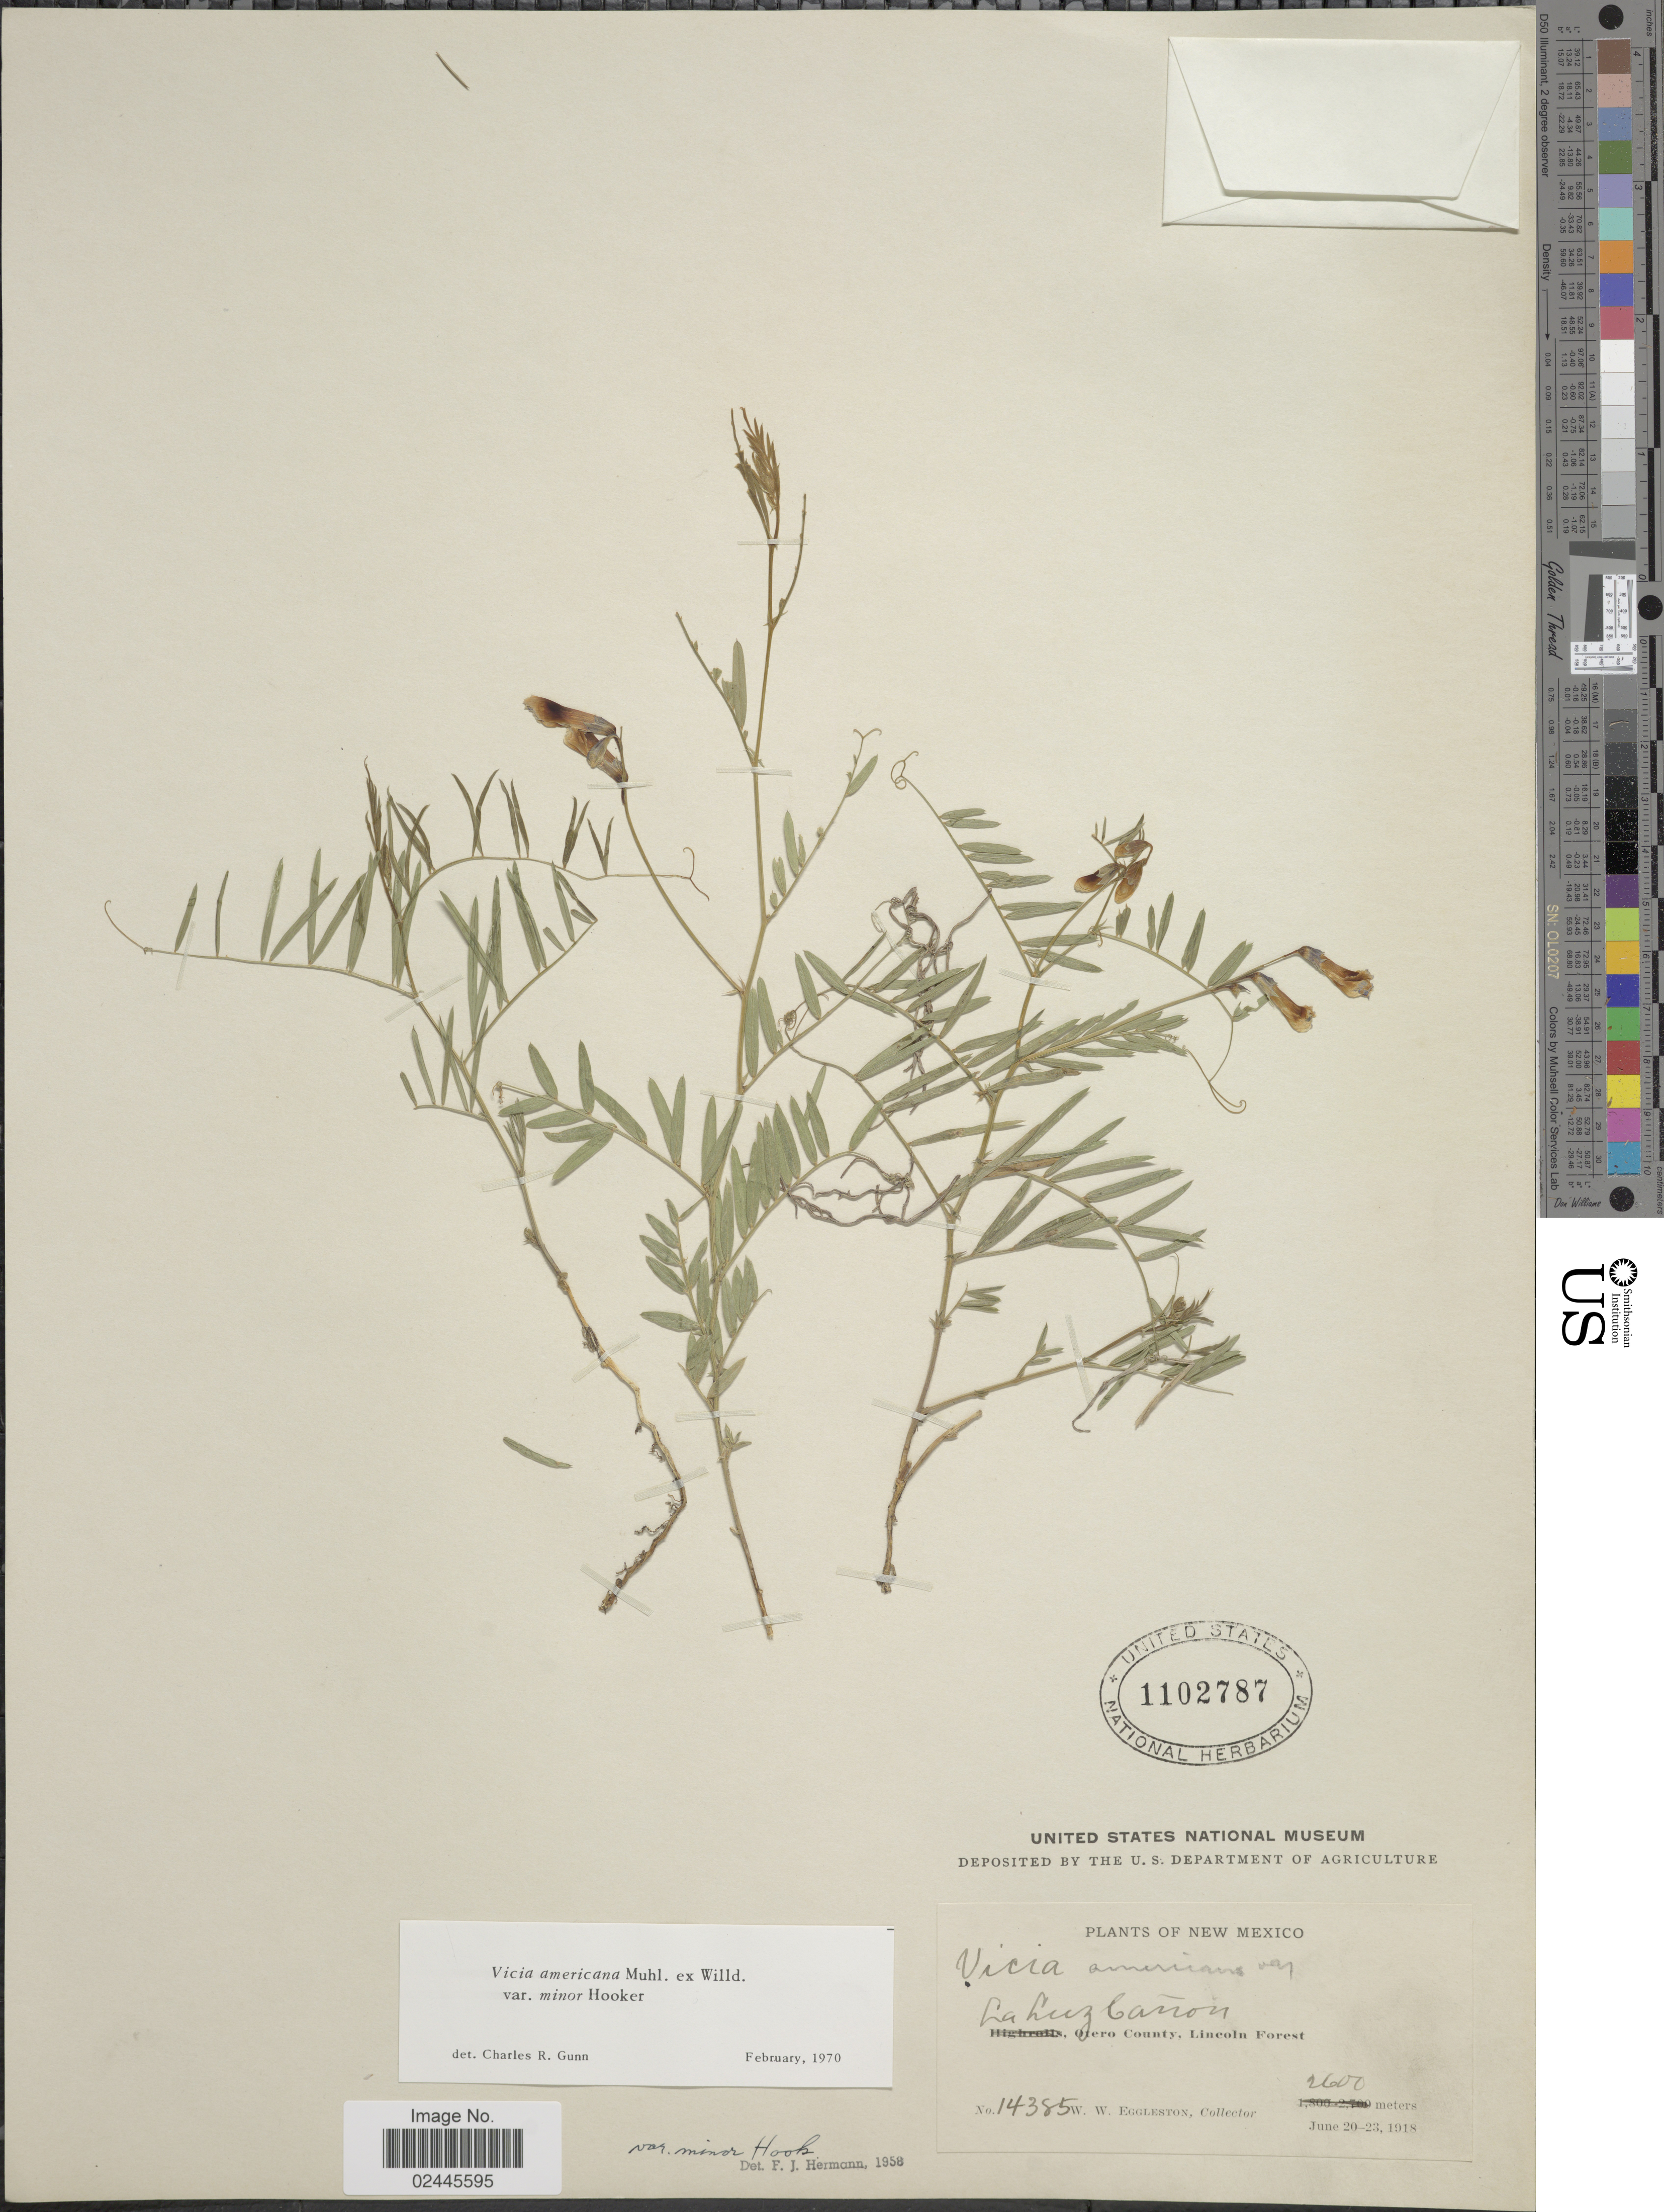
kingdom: Plantae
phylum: Tracheophyta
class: Magnoliopsida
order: Fabales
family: Fabaceae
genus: Vicia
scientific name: Vicia americana var. minor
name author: Hook.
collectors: W. W. Eggleston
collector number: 14385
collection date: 1918-06-20/1918-06-23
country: United States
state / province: New Mexico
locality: La Luz Canon, Otero County, Lincoln Forest.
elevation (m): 2600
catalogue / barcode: US 1102787